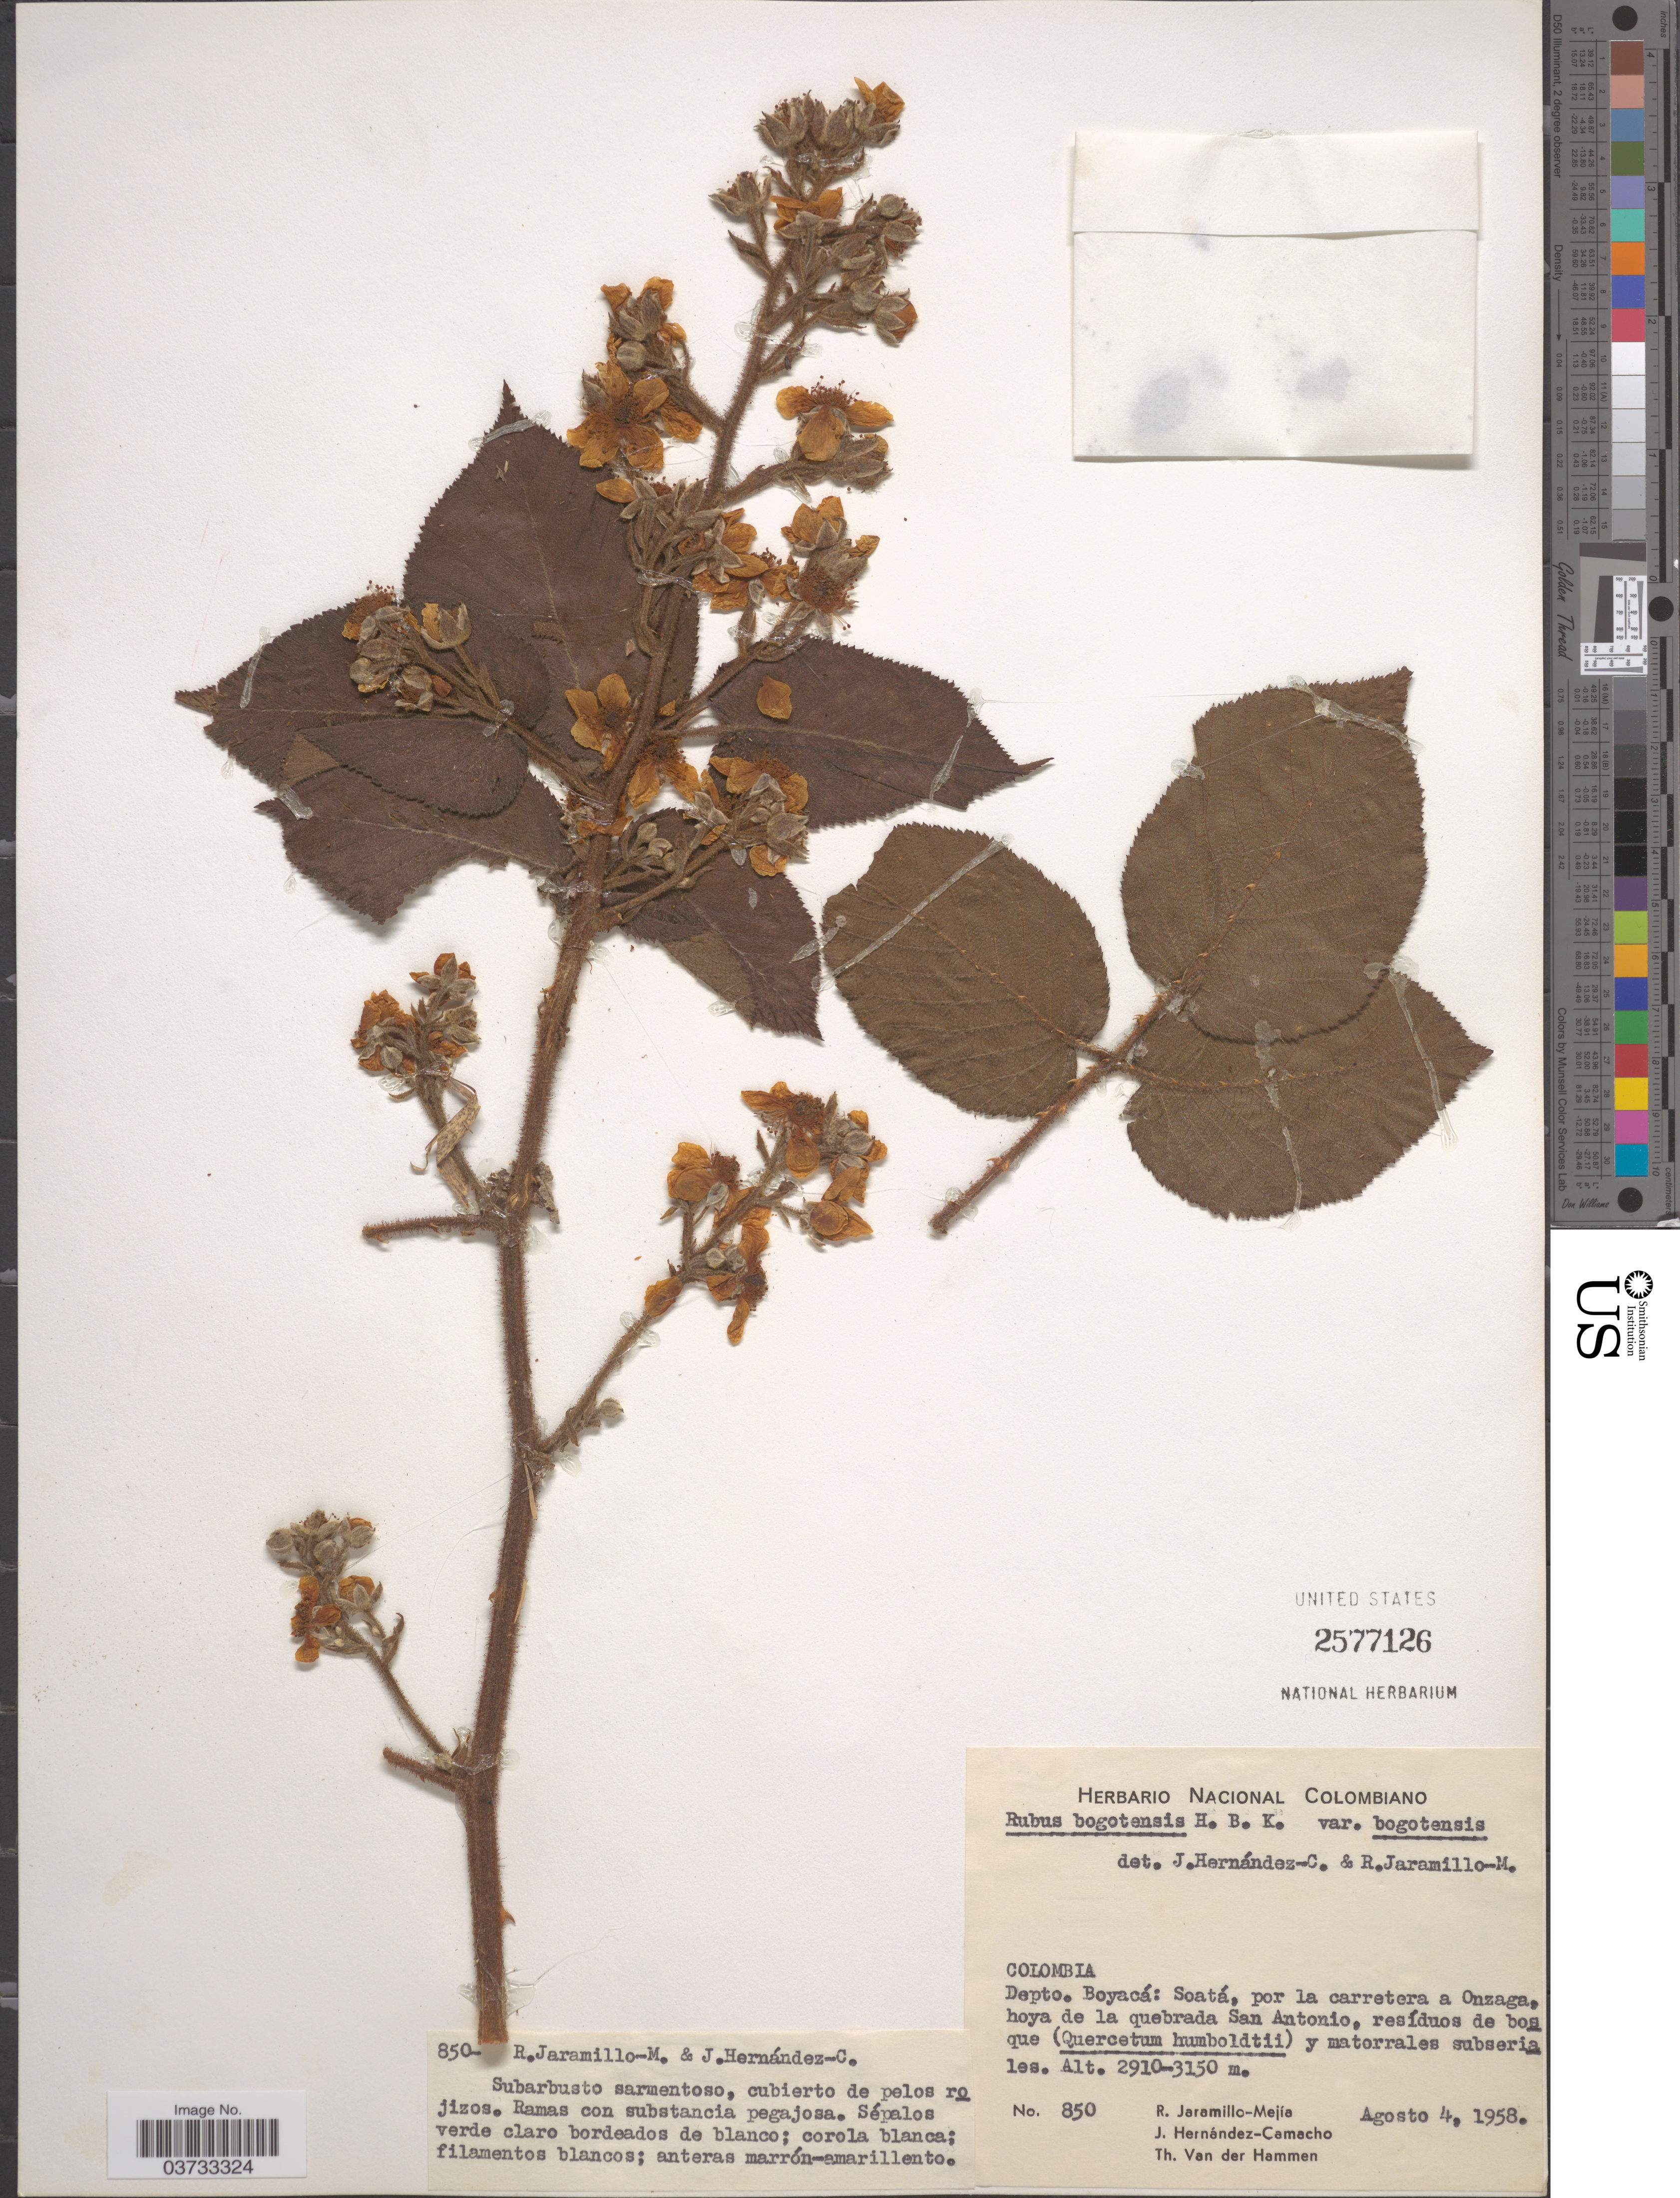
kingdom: Plantae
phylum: Tracheophyta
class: Magnoliopsida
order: Rosales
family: Rosaceae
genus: Rubus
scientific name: Rubus bogotensis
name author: Kunth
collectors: R. Jaramillo M., J. Hernández-Camacho & T. Van der Hammen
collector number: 850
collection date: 1958-08-04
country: Colombia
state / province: Boyacá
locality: Depto. Boyacá: Soatá, por la carretera a Onzaga, hoya de la quebrada San Antonio.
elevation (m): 2910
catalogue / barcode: US 2577126